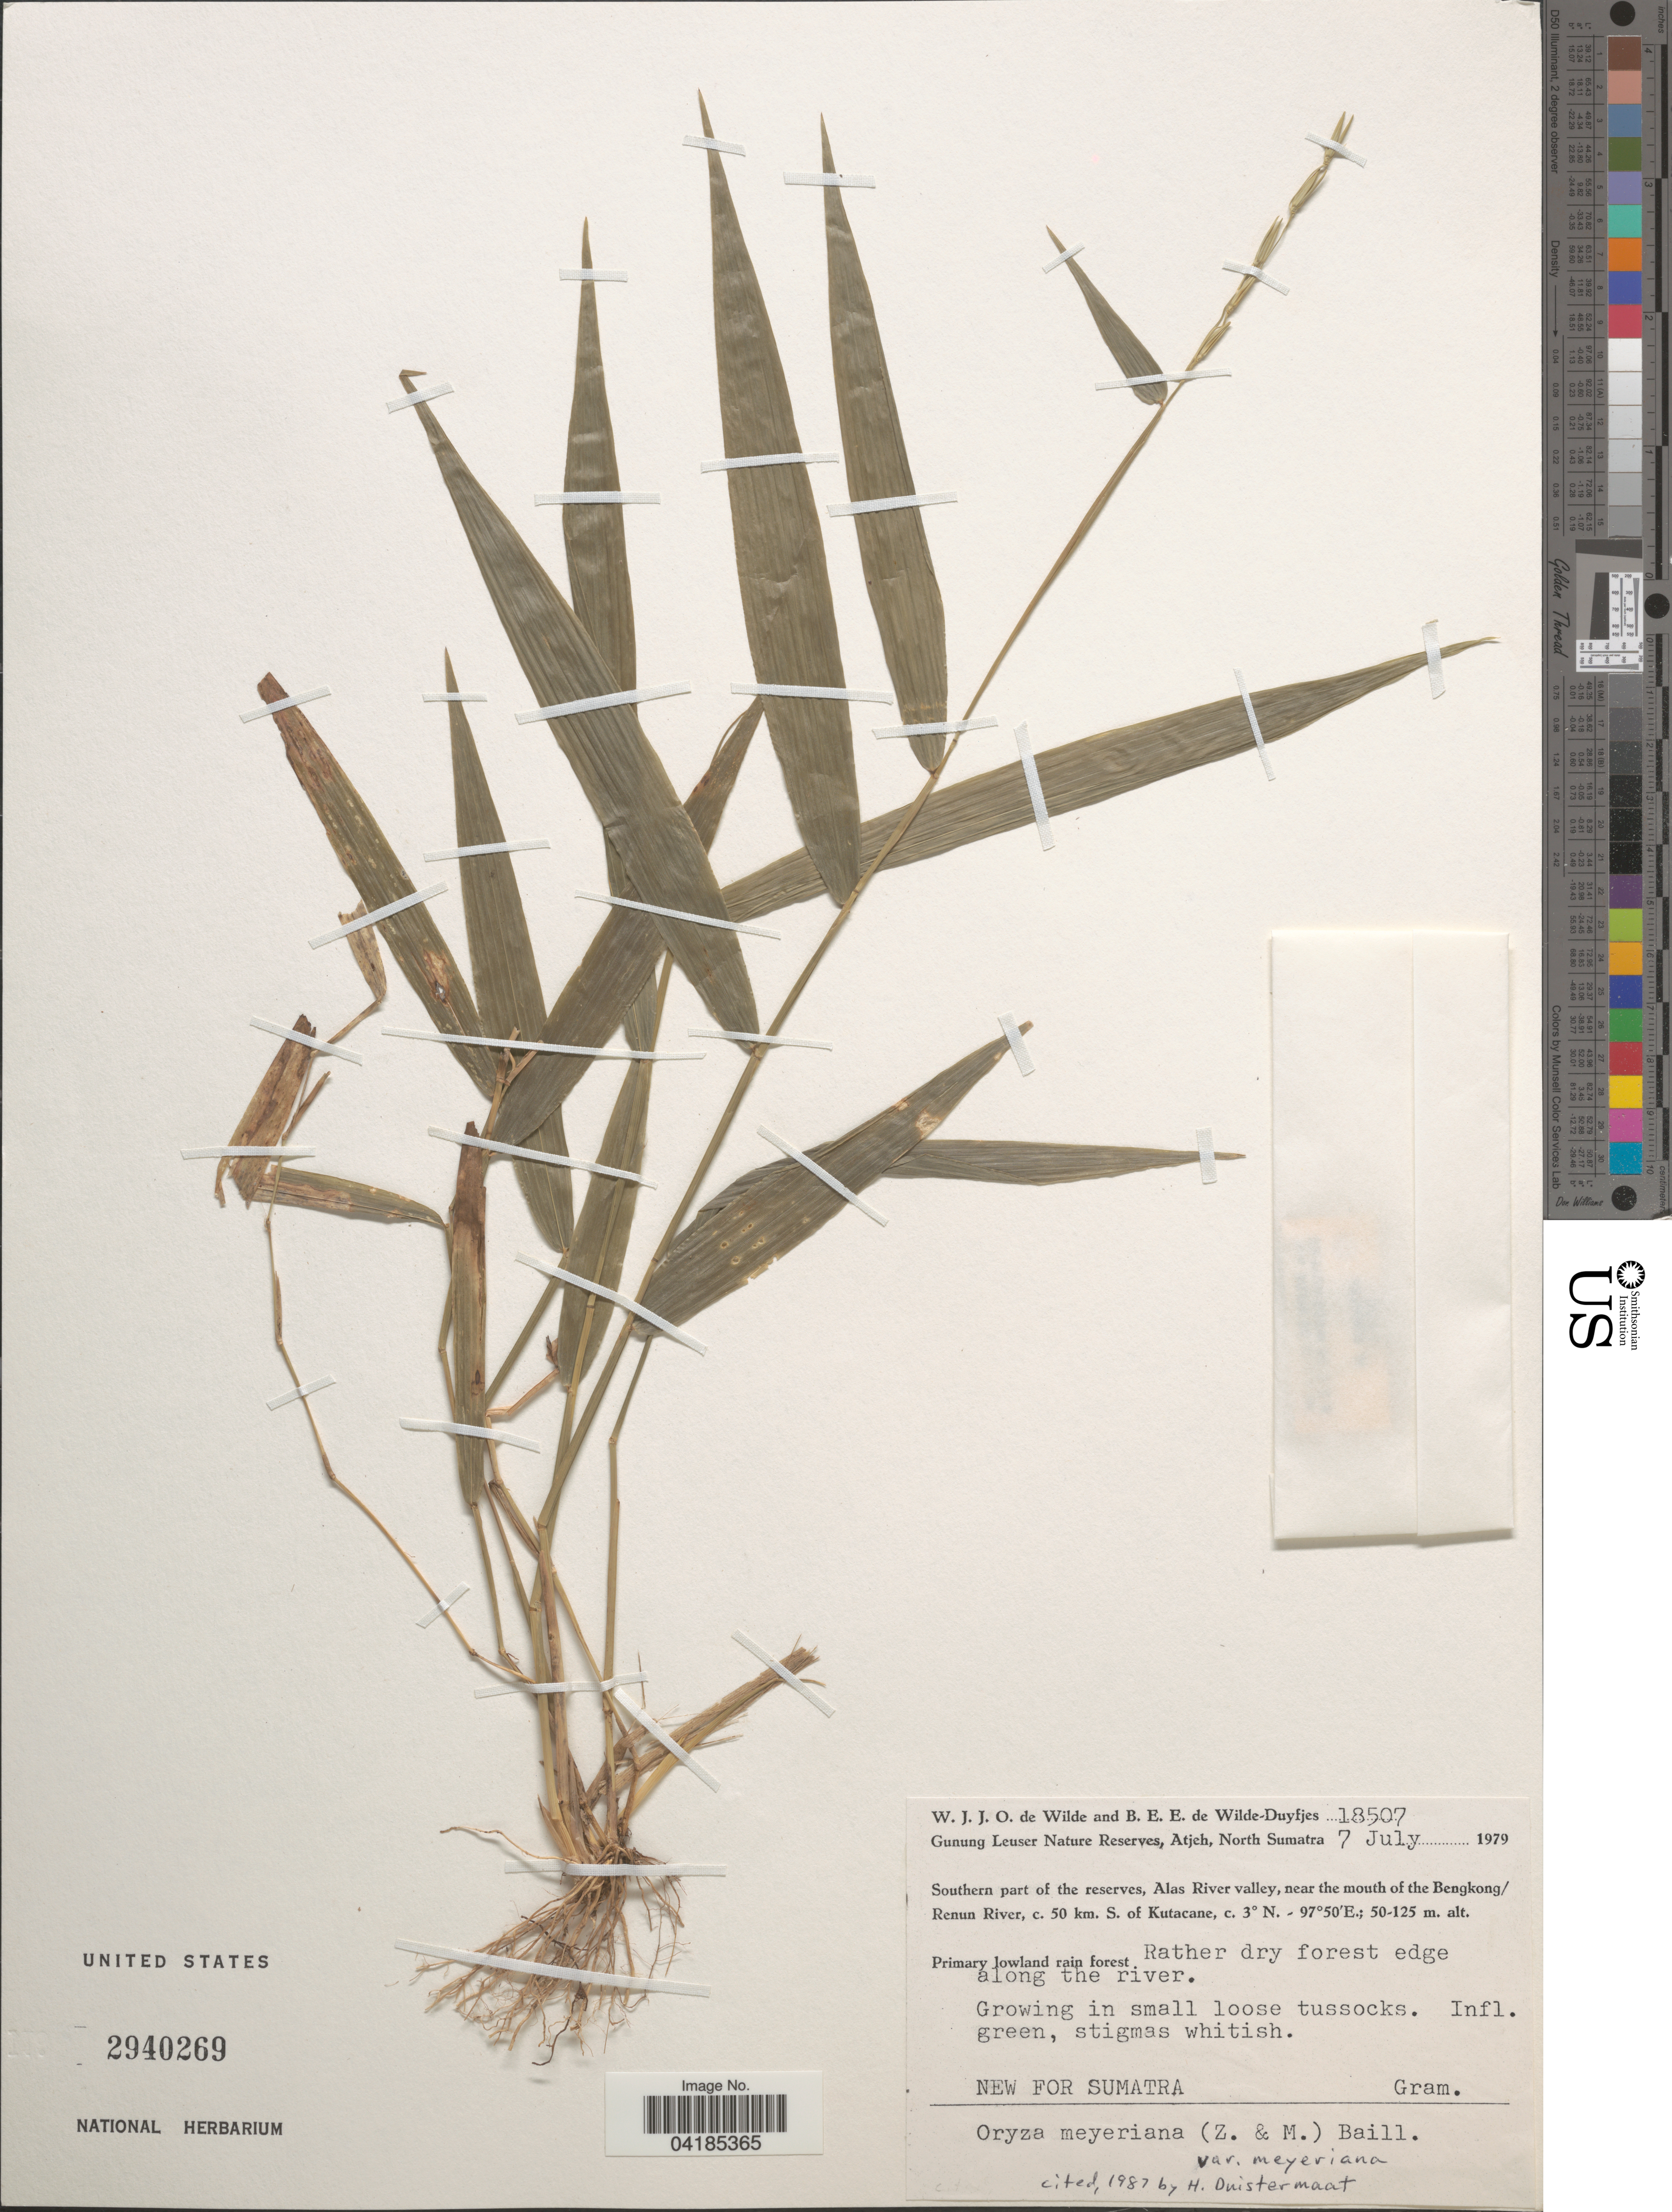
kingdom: Plantae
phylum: Tracheophyta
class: Liliopsida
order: Poales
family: Poaceae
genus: Oryza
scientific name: Oryza meyeriana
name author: (Zoll. & Mor.) Baill.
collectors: W. J. de Wilde & B. E. de Wilde-Duyfjes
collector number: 18507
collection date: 1979-07-07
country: Indonesia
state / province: Sumatra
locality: Gunung Leuser Nature Reserves, Atjeh, North Sumatra. Southern part of the reserves, Alas River valley, near the mouth of the Bengkong/Renun River, c. 50 km. S. of Kutacane.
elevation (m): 50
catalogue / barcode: US 2940269